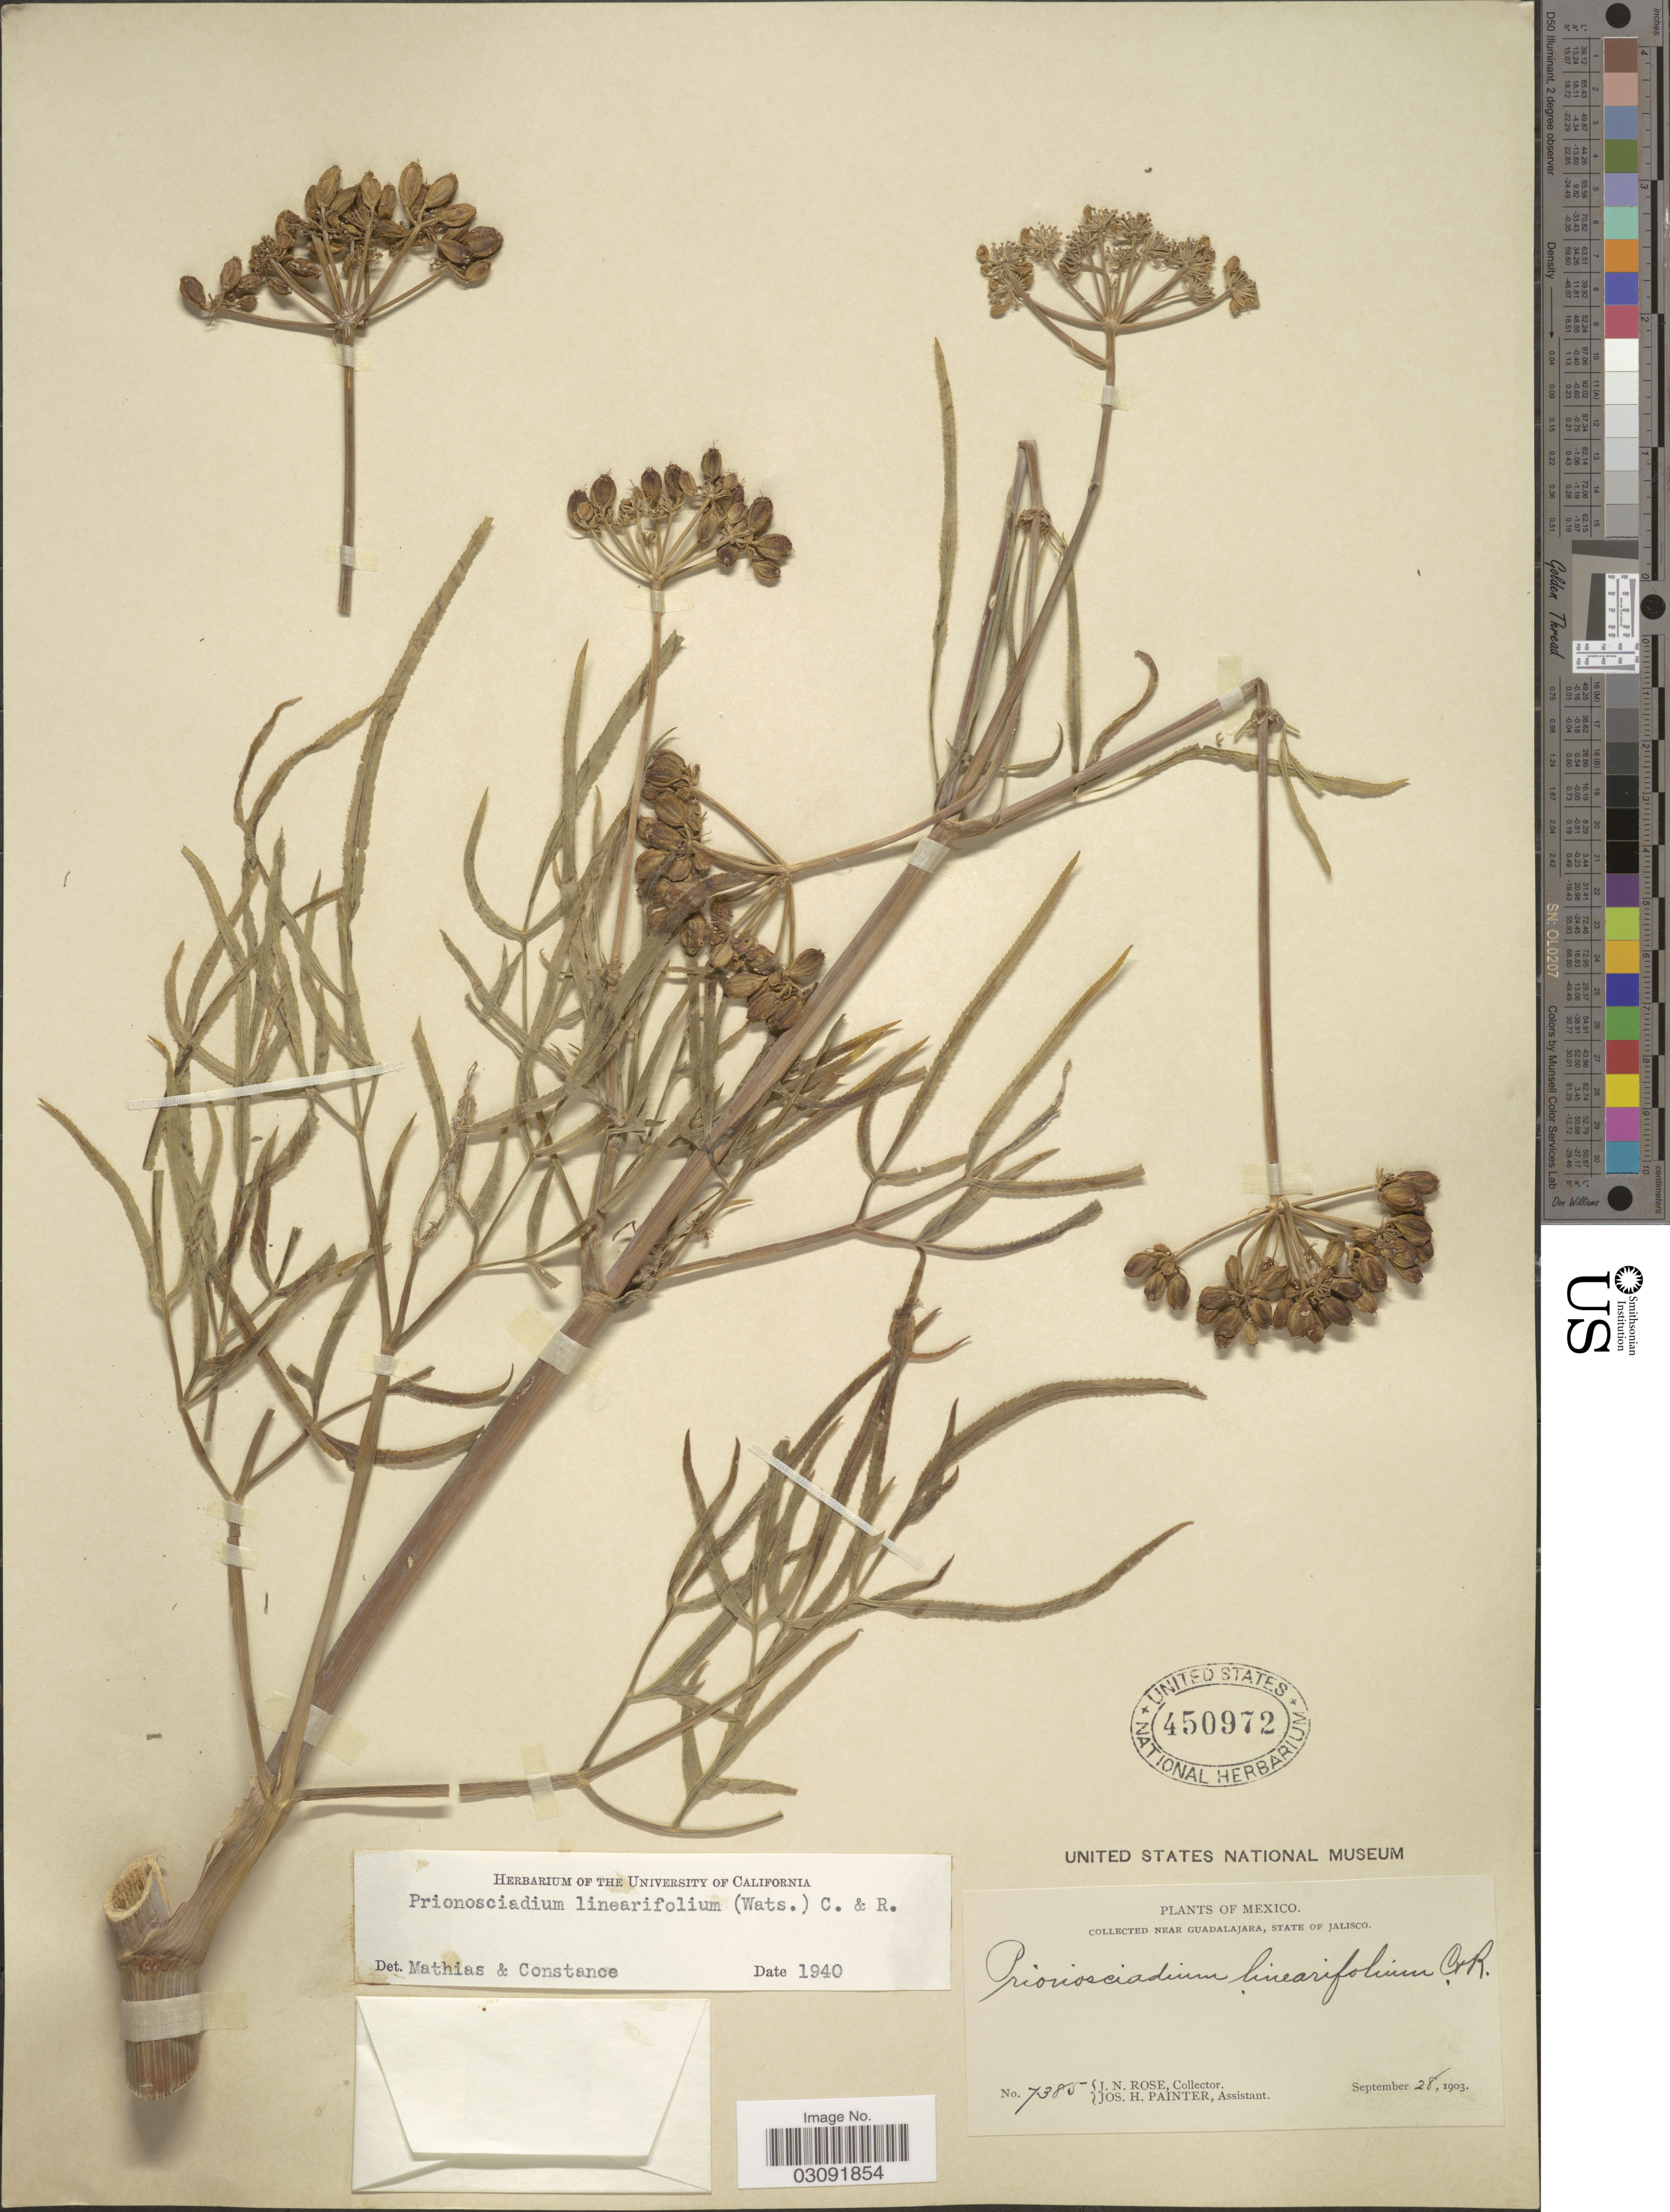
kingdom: Plantae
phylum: Tracheophyta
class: Magnoliopsida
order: Apiales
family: Apiaceae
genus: Prionosciadium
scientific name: Prionosciadium linearifolium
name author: (S. Watson) J.M. Coult. & Rose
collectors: J. N. Rose & J. H. Painter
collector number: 7385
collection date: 1903-09-28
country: Mexico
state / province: Jalisco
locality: Near Guadalajara, State of Jalisco.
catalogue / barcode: US 450972